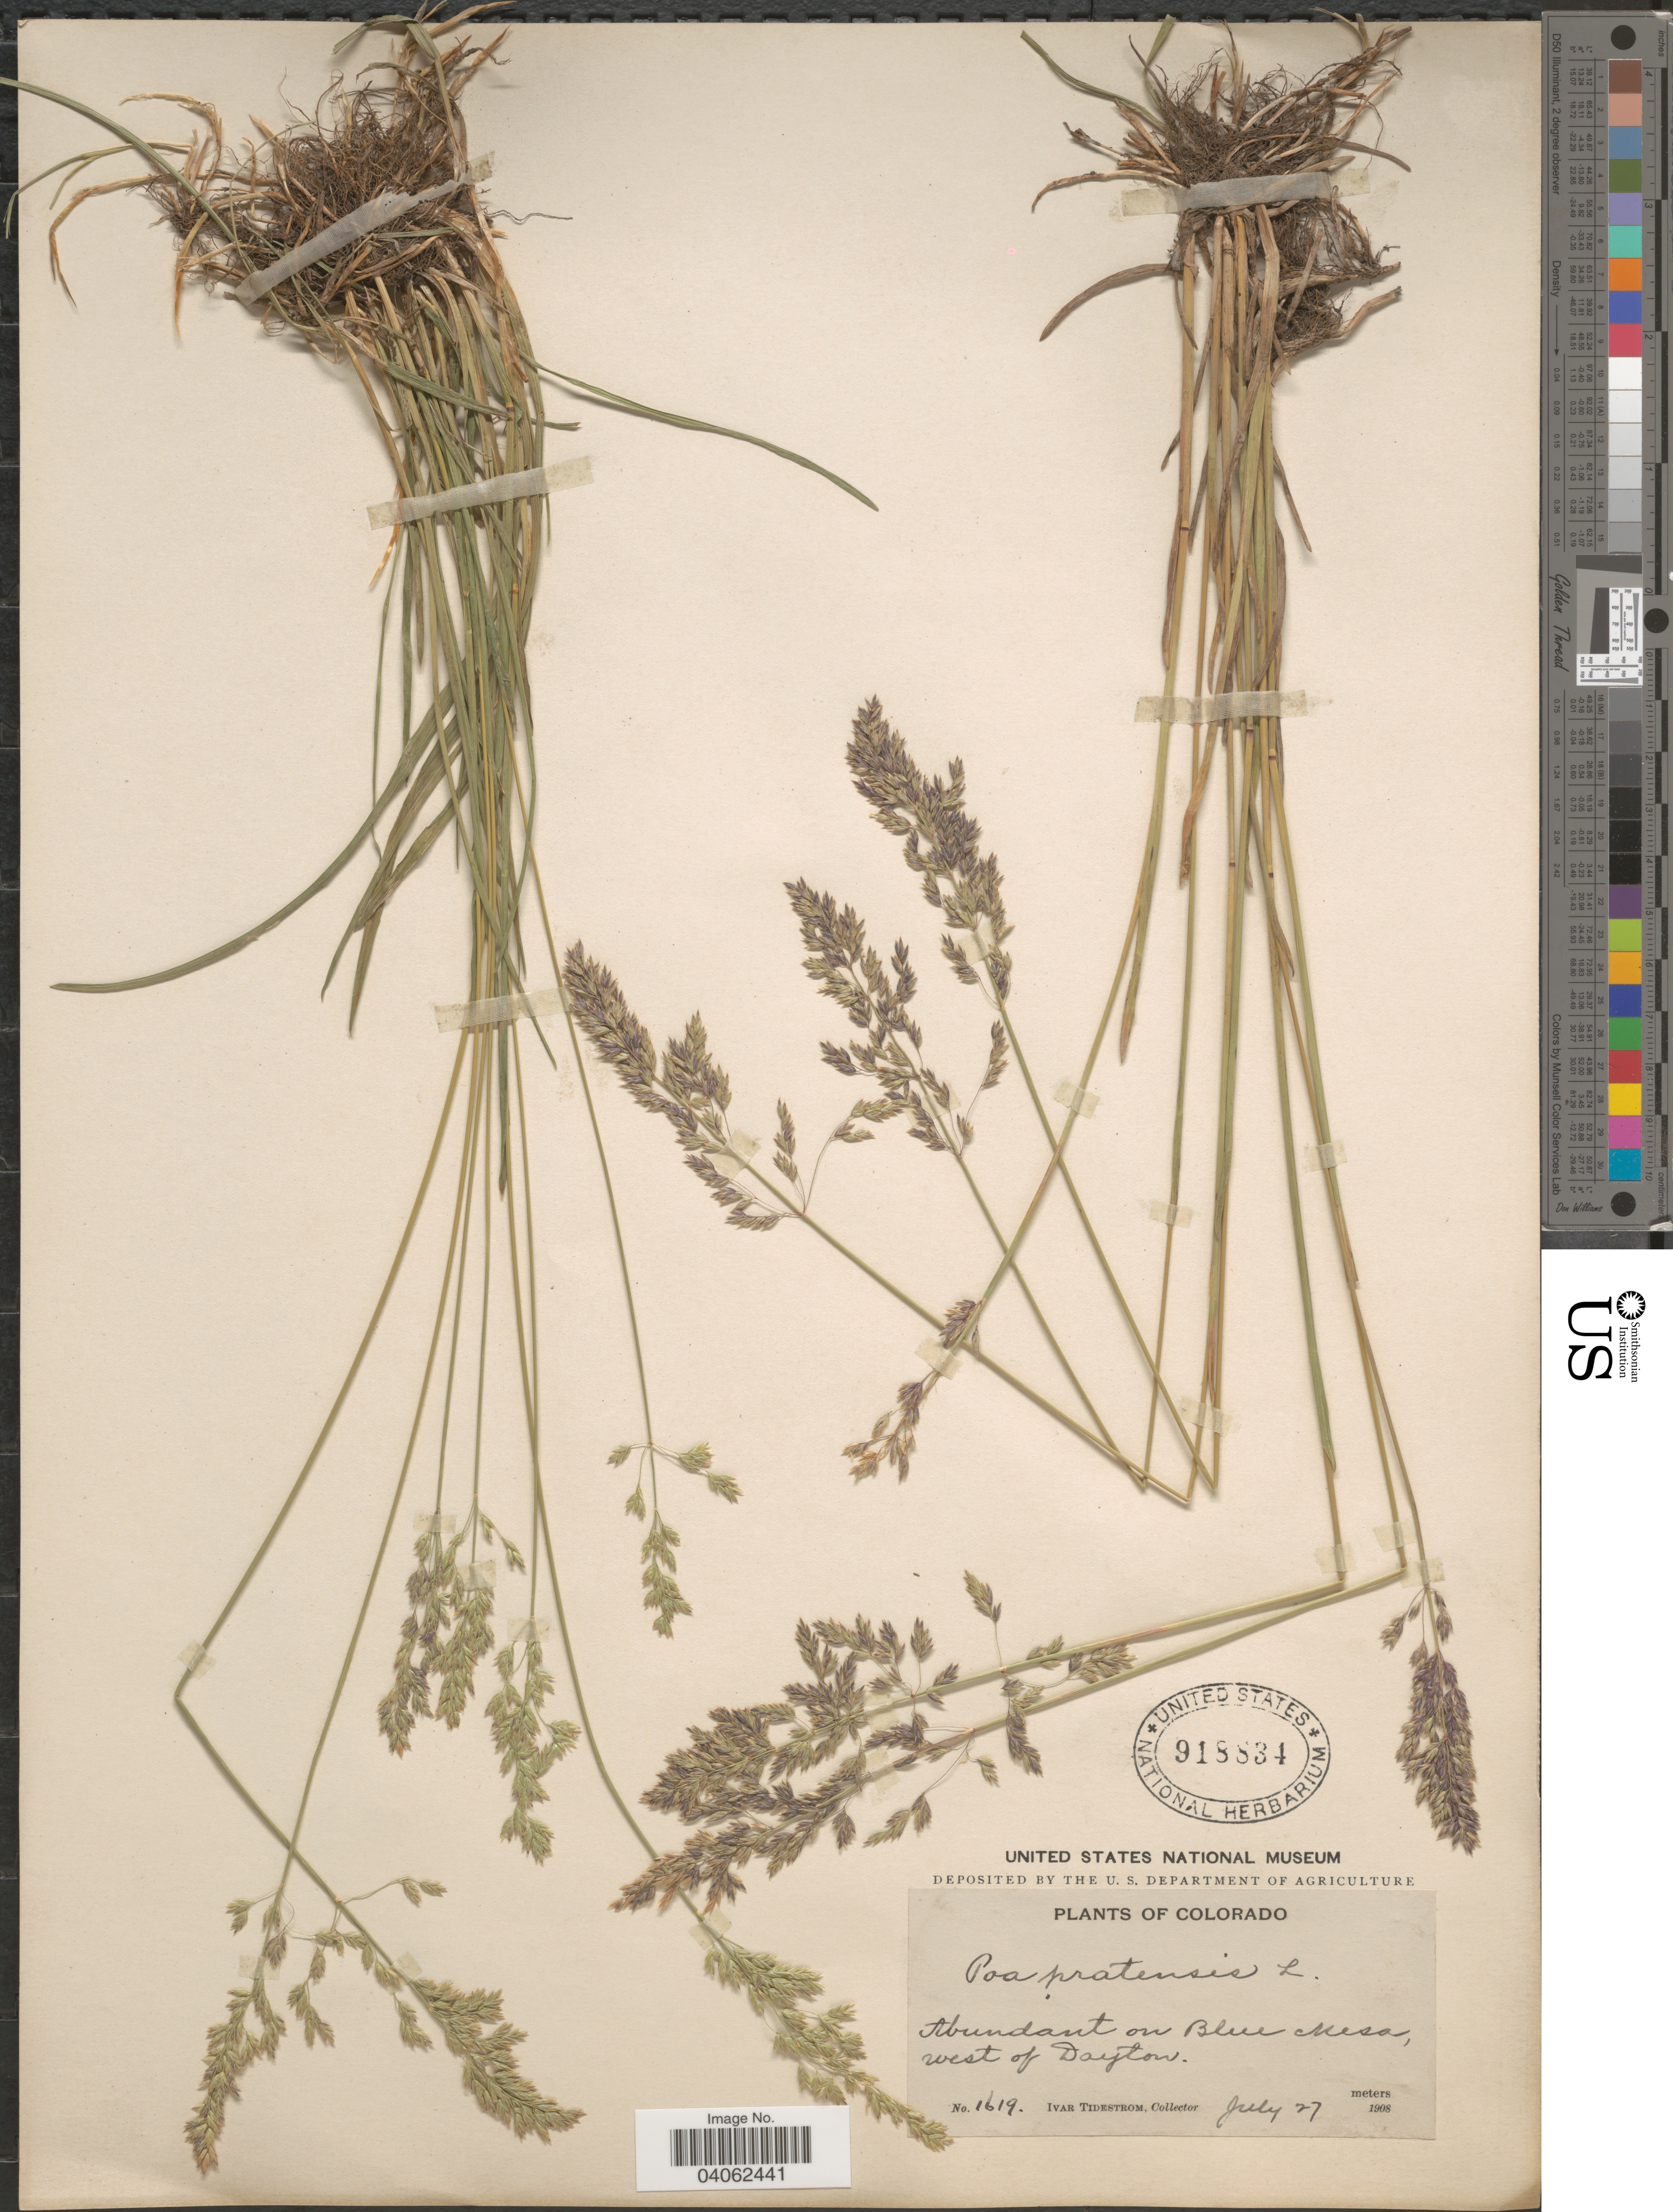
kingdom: Plantae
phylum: Tracheophyta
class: Liliopsida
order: Poales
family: Poaceae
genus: Poa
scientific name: Poa pratensis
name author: L.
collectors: I. F. Tidestrom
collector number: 1619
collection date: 1908-07-27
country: United States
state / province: Colorado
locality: On Blue Mesa, west of Dayton.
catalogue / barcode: US 918834